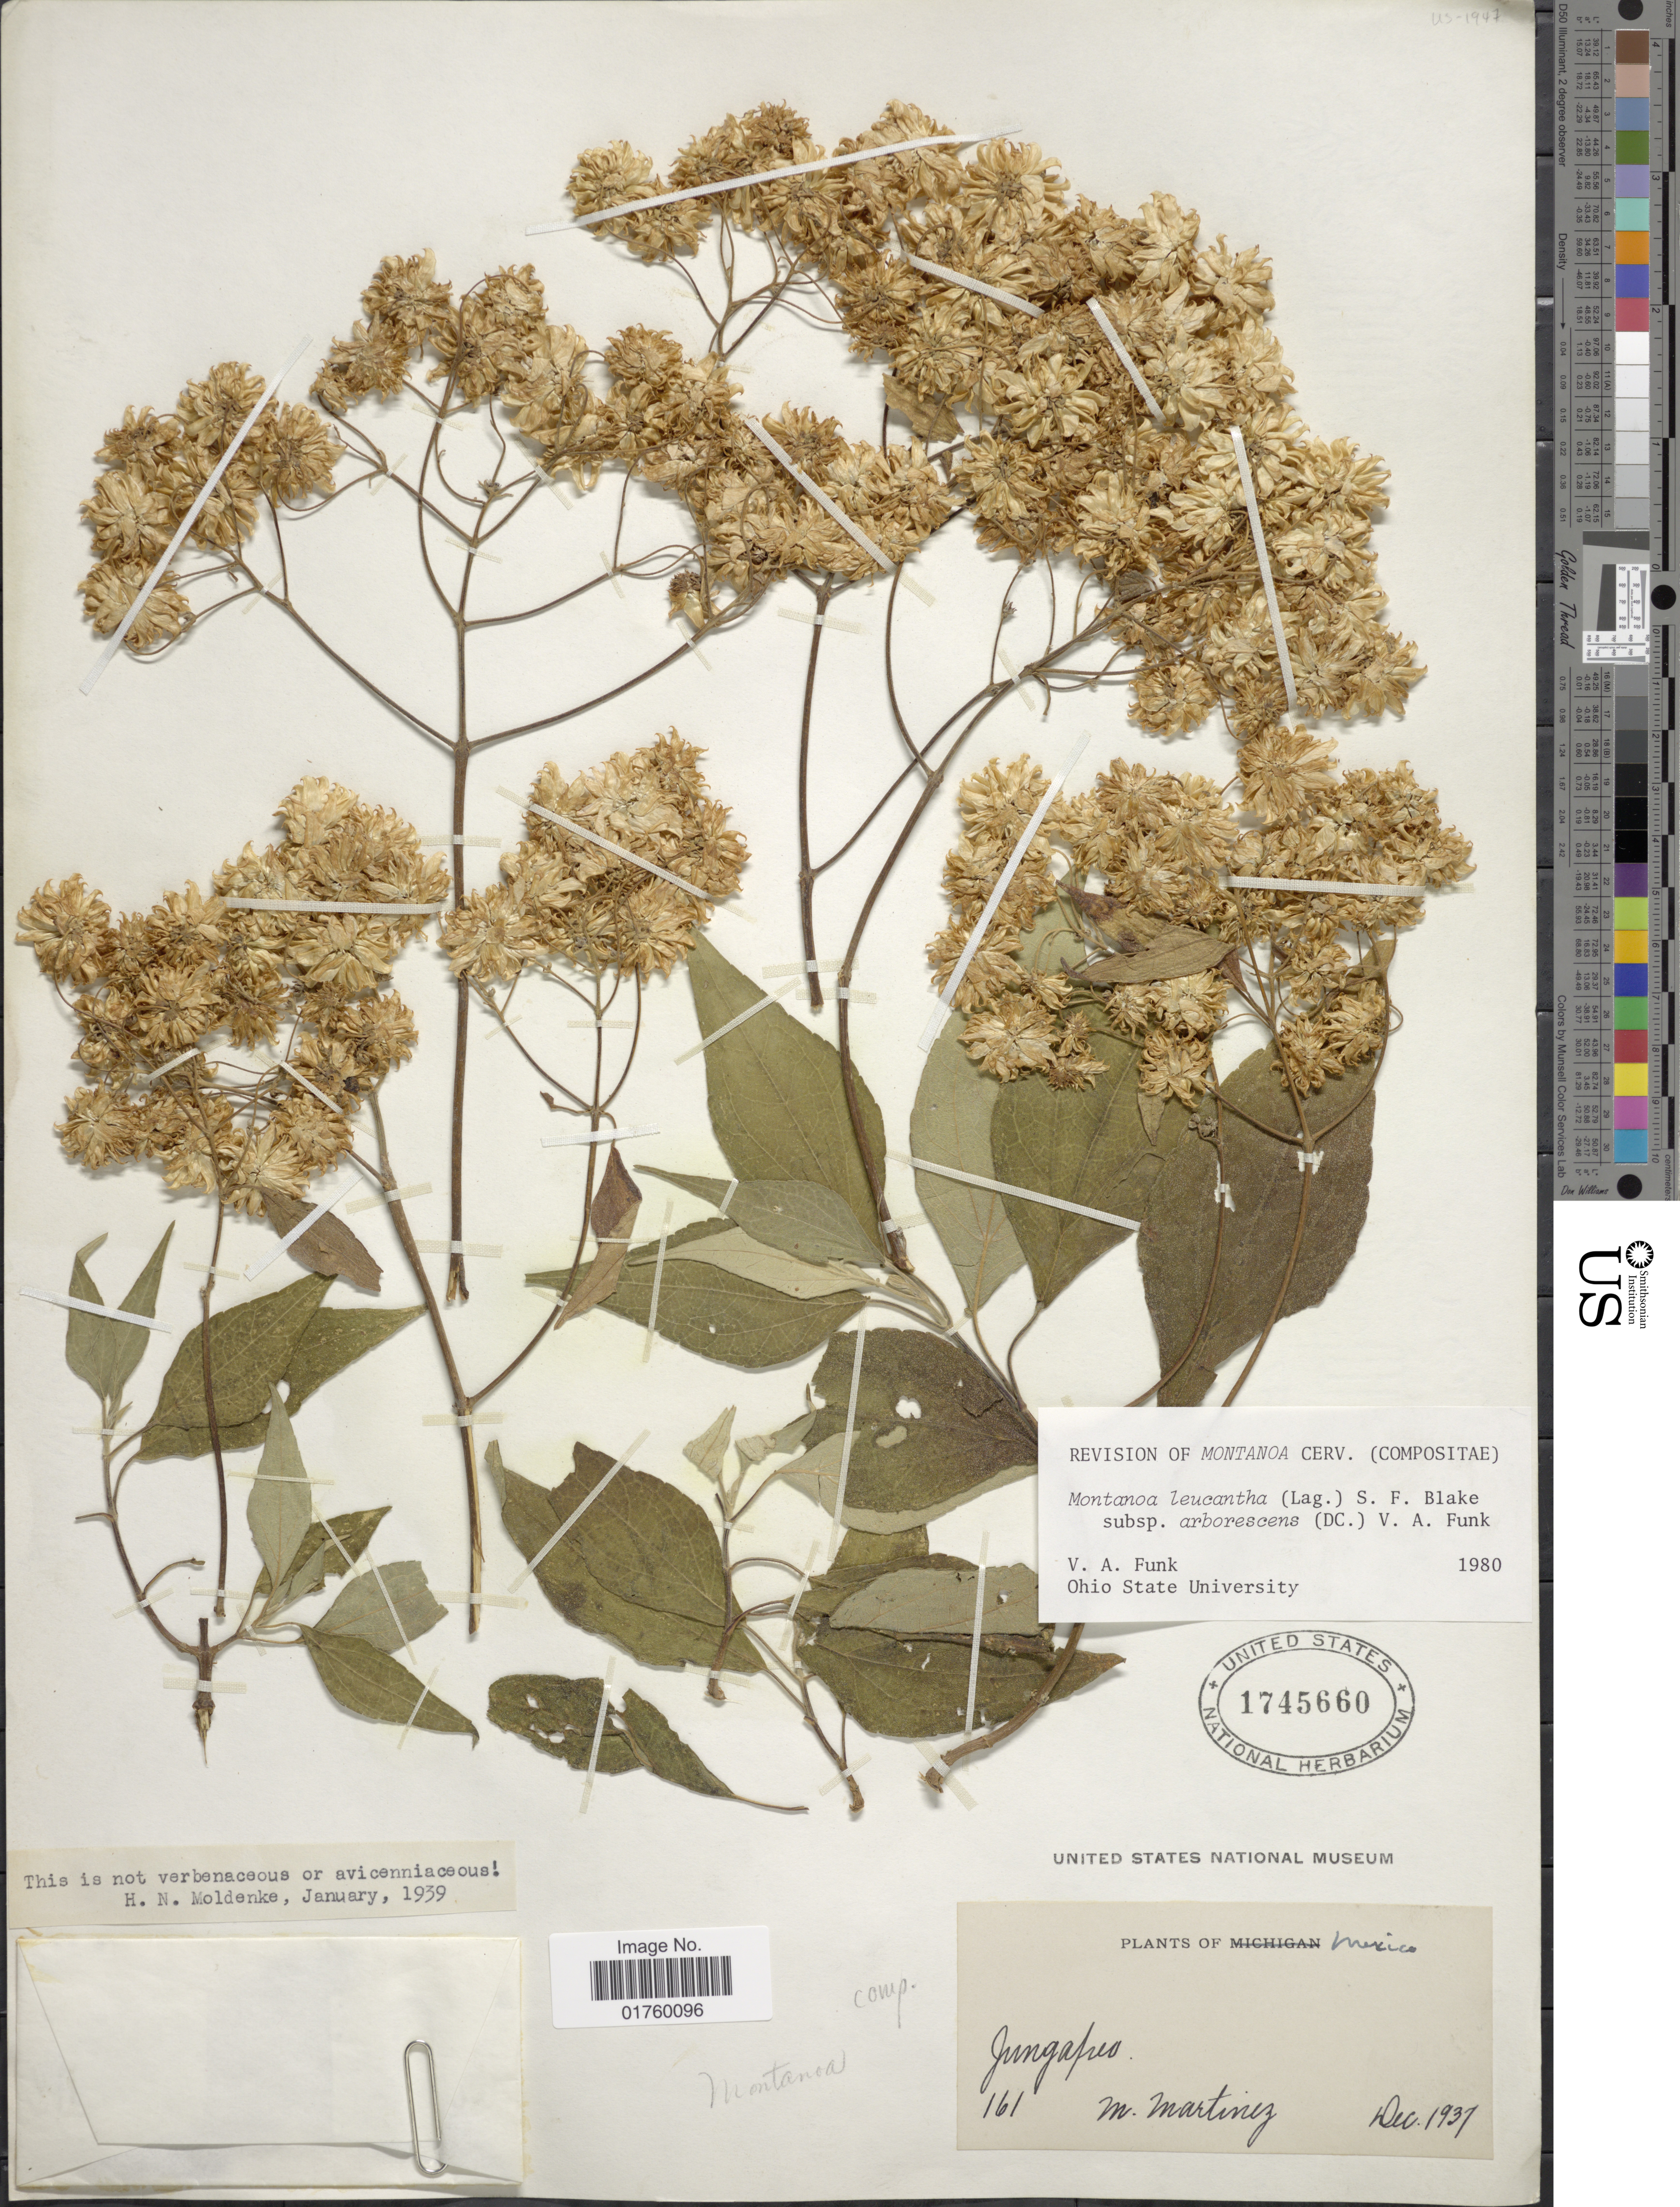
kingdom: Plantae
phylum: Tracheophyta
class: Magnoliopsida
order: Asterales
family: Asteraceae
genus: Montanoa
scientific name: Montanoa leucantha subsp. arborescens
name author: (DC.) V.A. Funk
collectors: M. Martinez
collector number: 161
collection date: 1937-12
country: Mexico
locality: Jungafres.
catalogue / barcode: US 174